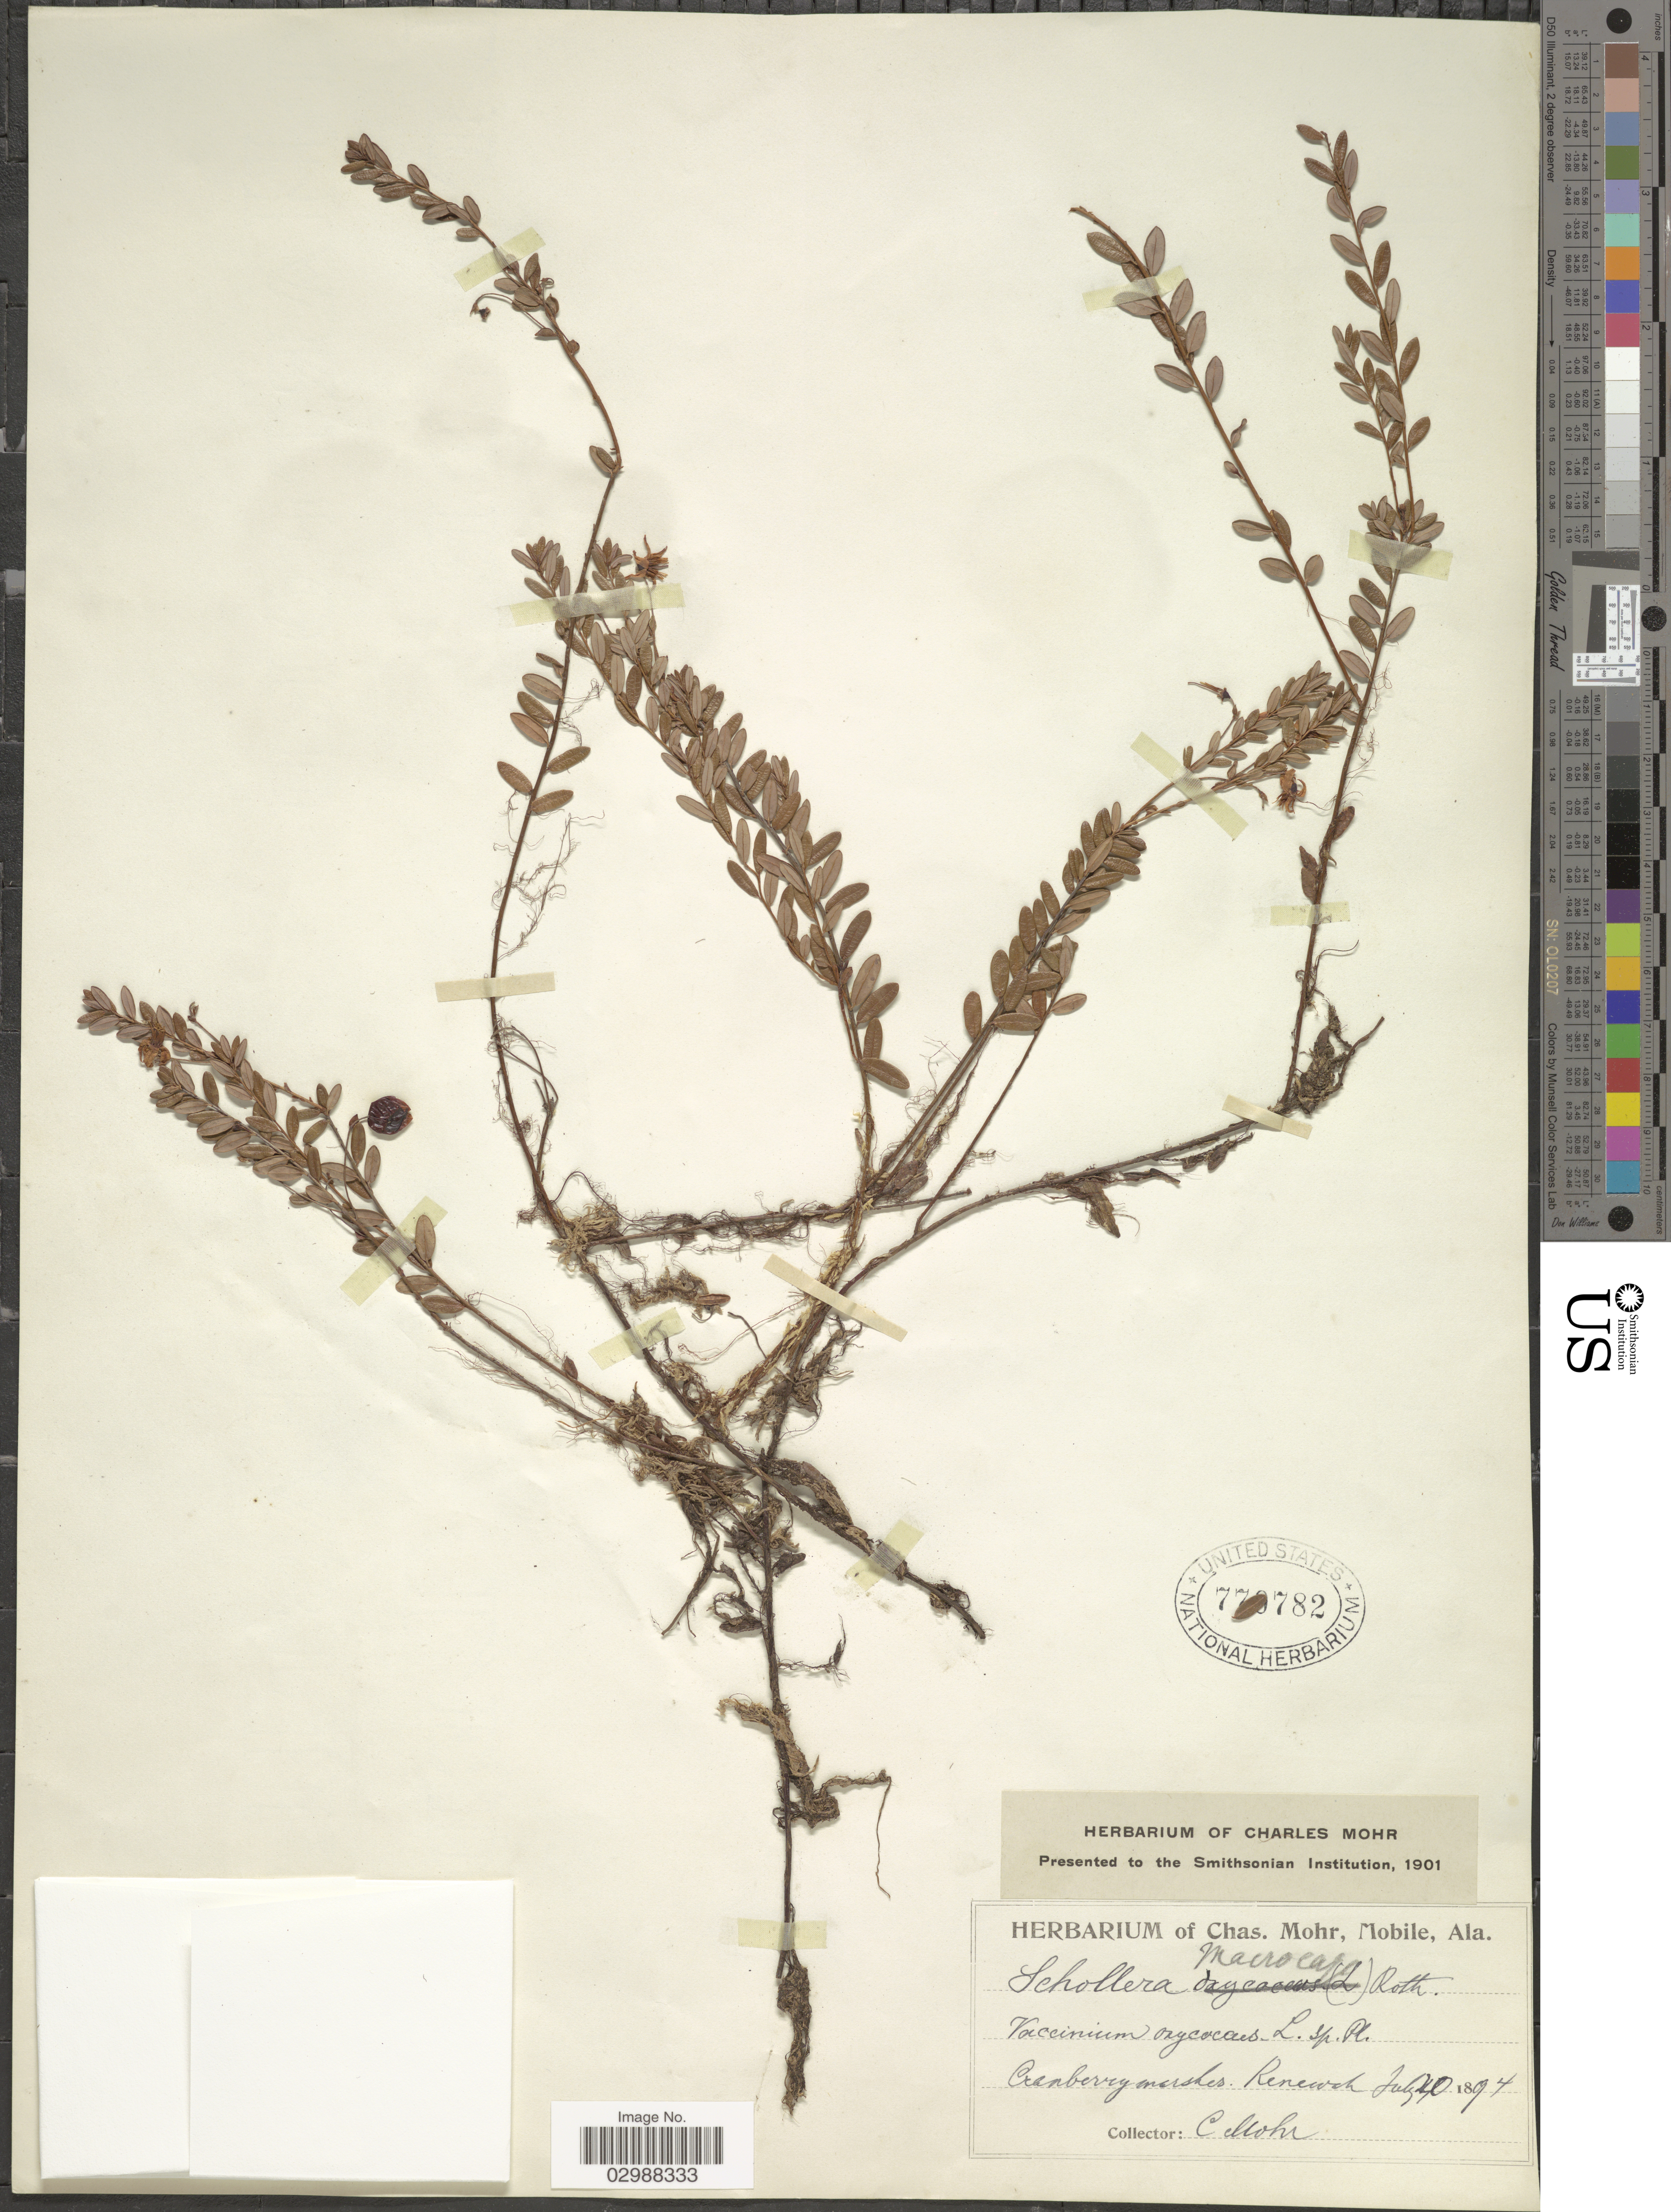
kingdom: Plantae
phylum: Tracheophyta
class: Magnoliopsida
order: Ericales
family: Ericaceae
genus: Vaccinium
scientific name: Vaccinium macrocarpon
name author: Aiton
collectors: Mohr, C. T. (herbarium)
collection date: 1894-07-20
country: United States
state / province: North Carolina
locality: Cranberry marshes, Kenewah.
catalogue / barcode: US 770782